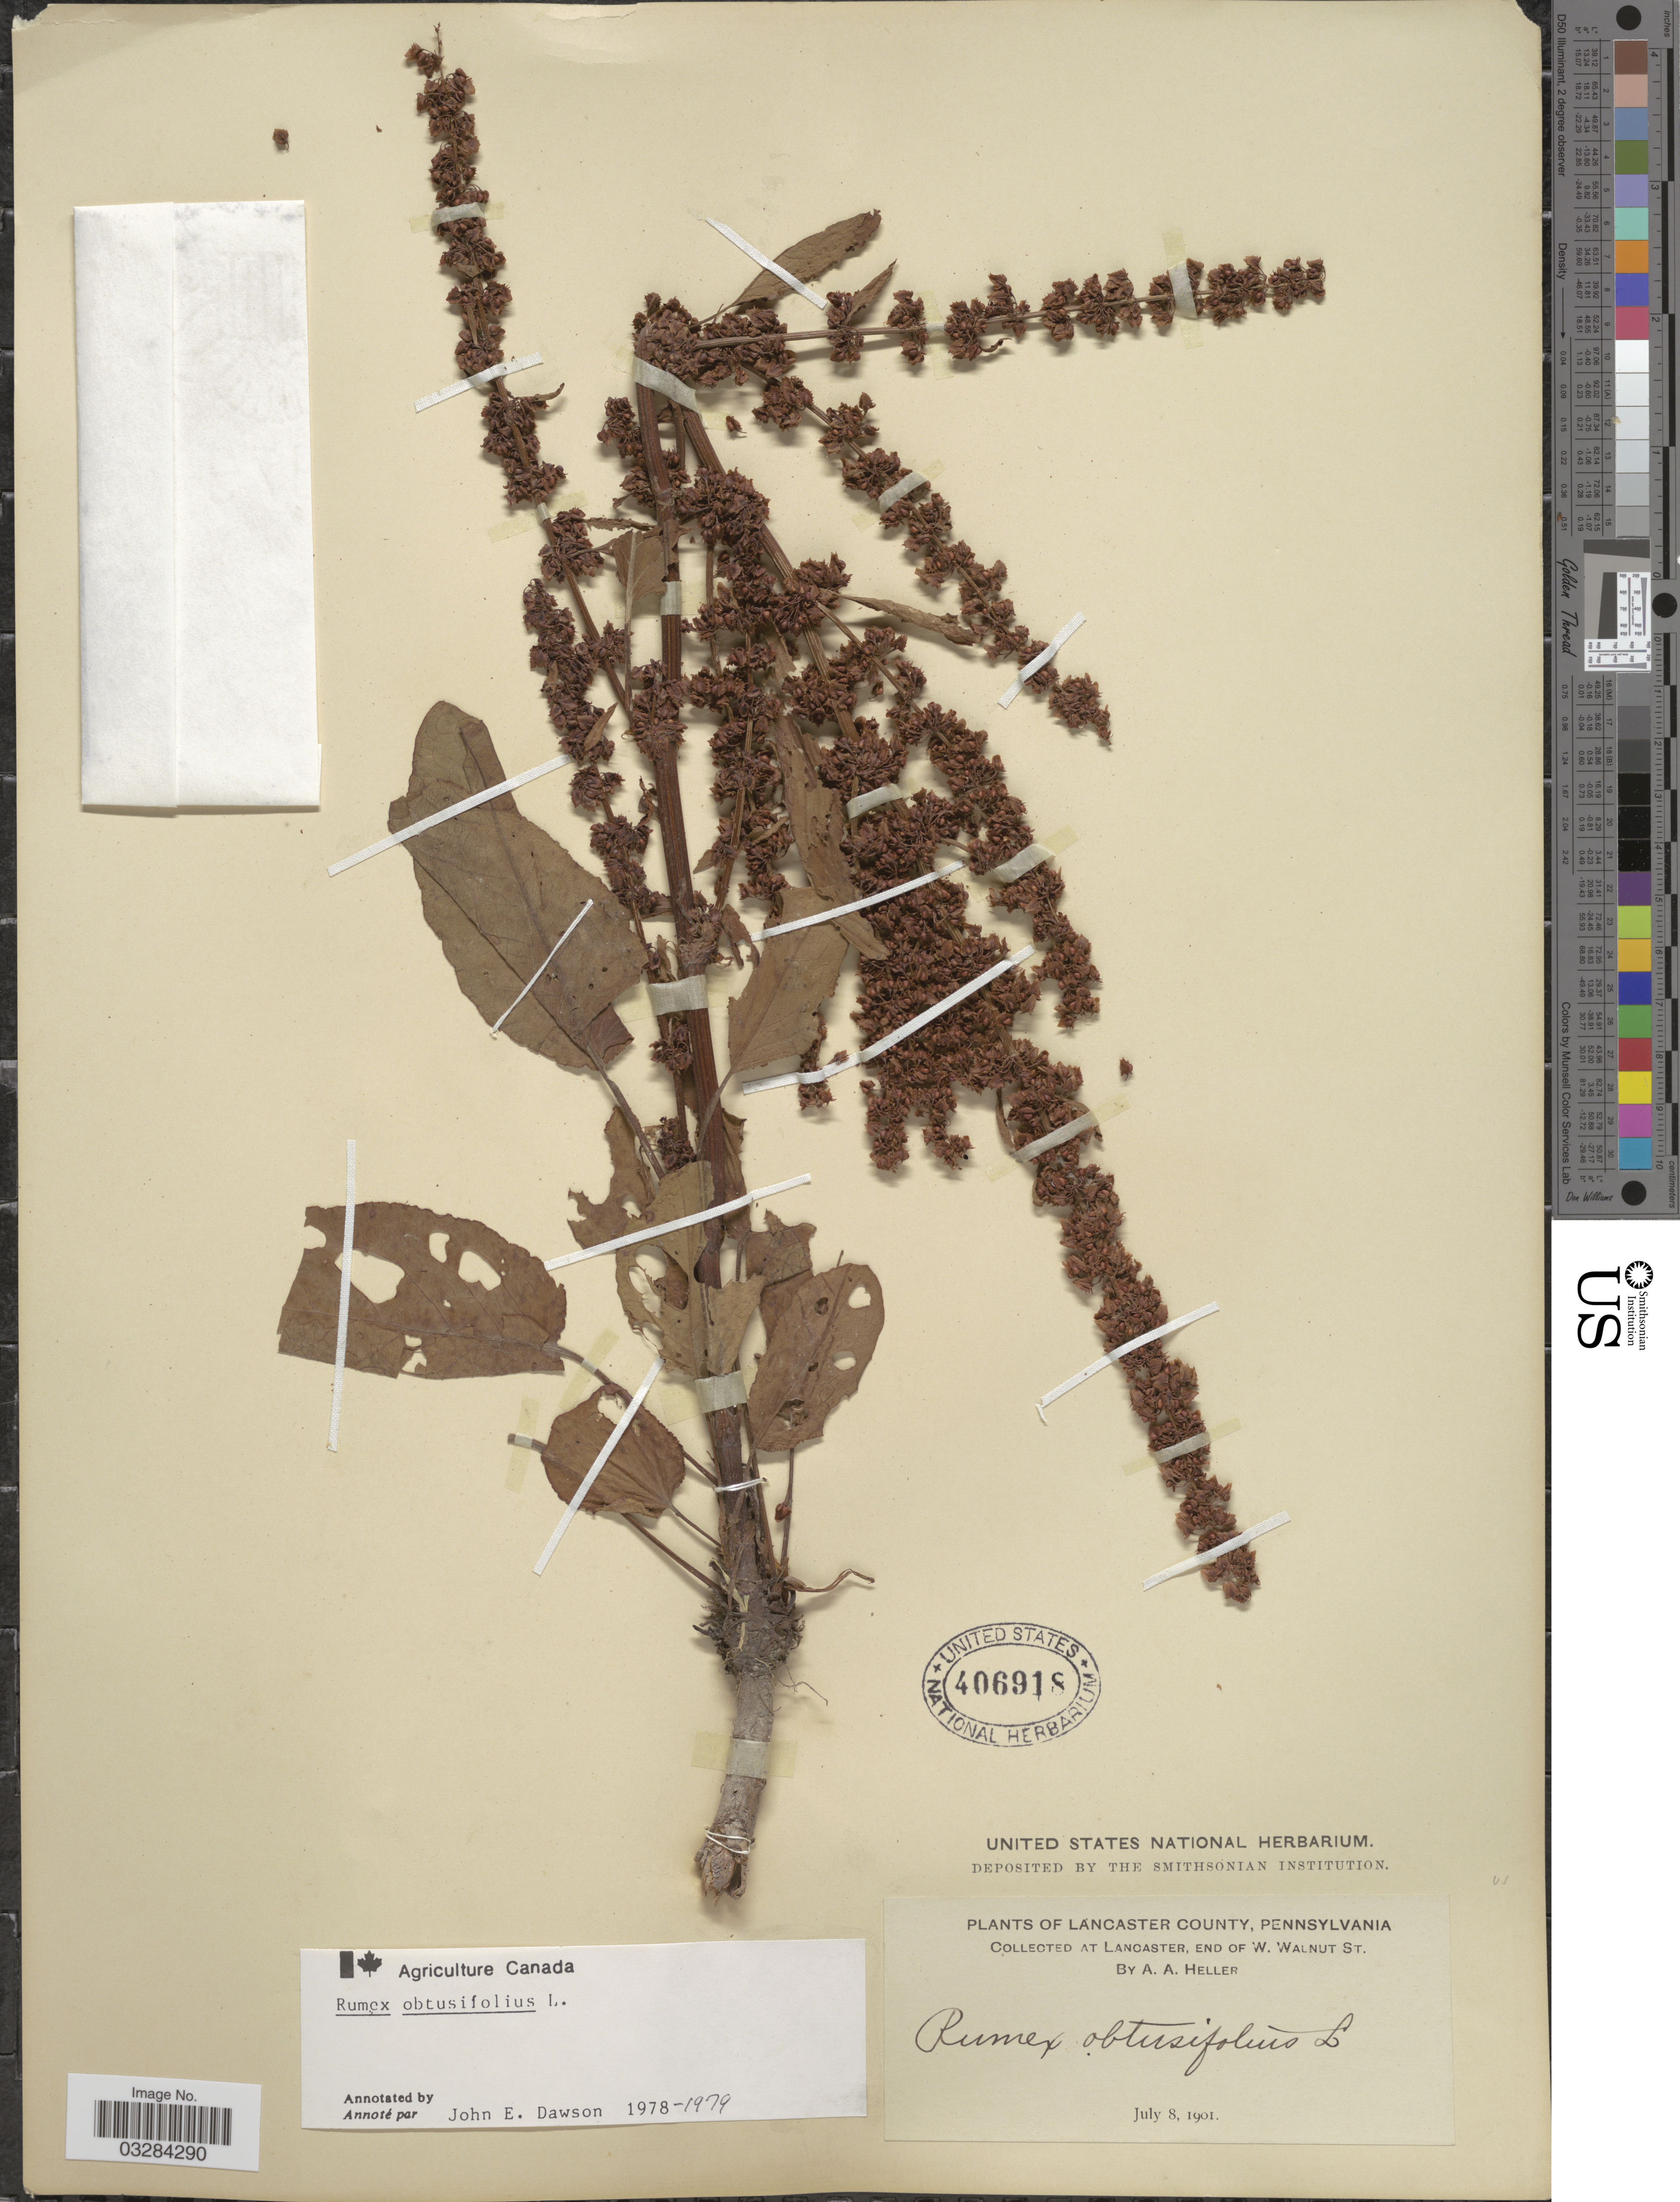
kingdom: Plantae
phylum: Tracheophyta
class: Magnoliopsida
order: Caryophyllales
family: Polygonaceae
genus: Rumex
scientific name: Rumex obtusifolius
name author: L.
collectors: A. A. Heller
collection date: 1901-07-08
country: United States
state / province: Pennsylvania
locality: Lancaster County. Collected at Lancaster, End of W. Walnut St.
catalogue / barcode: US 406918